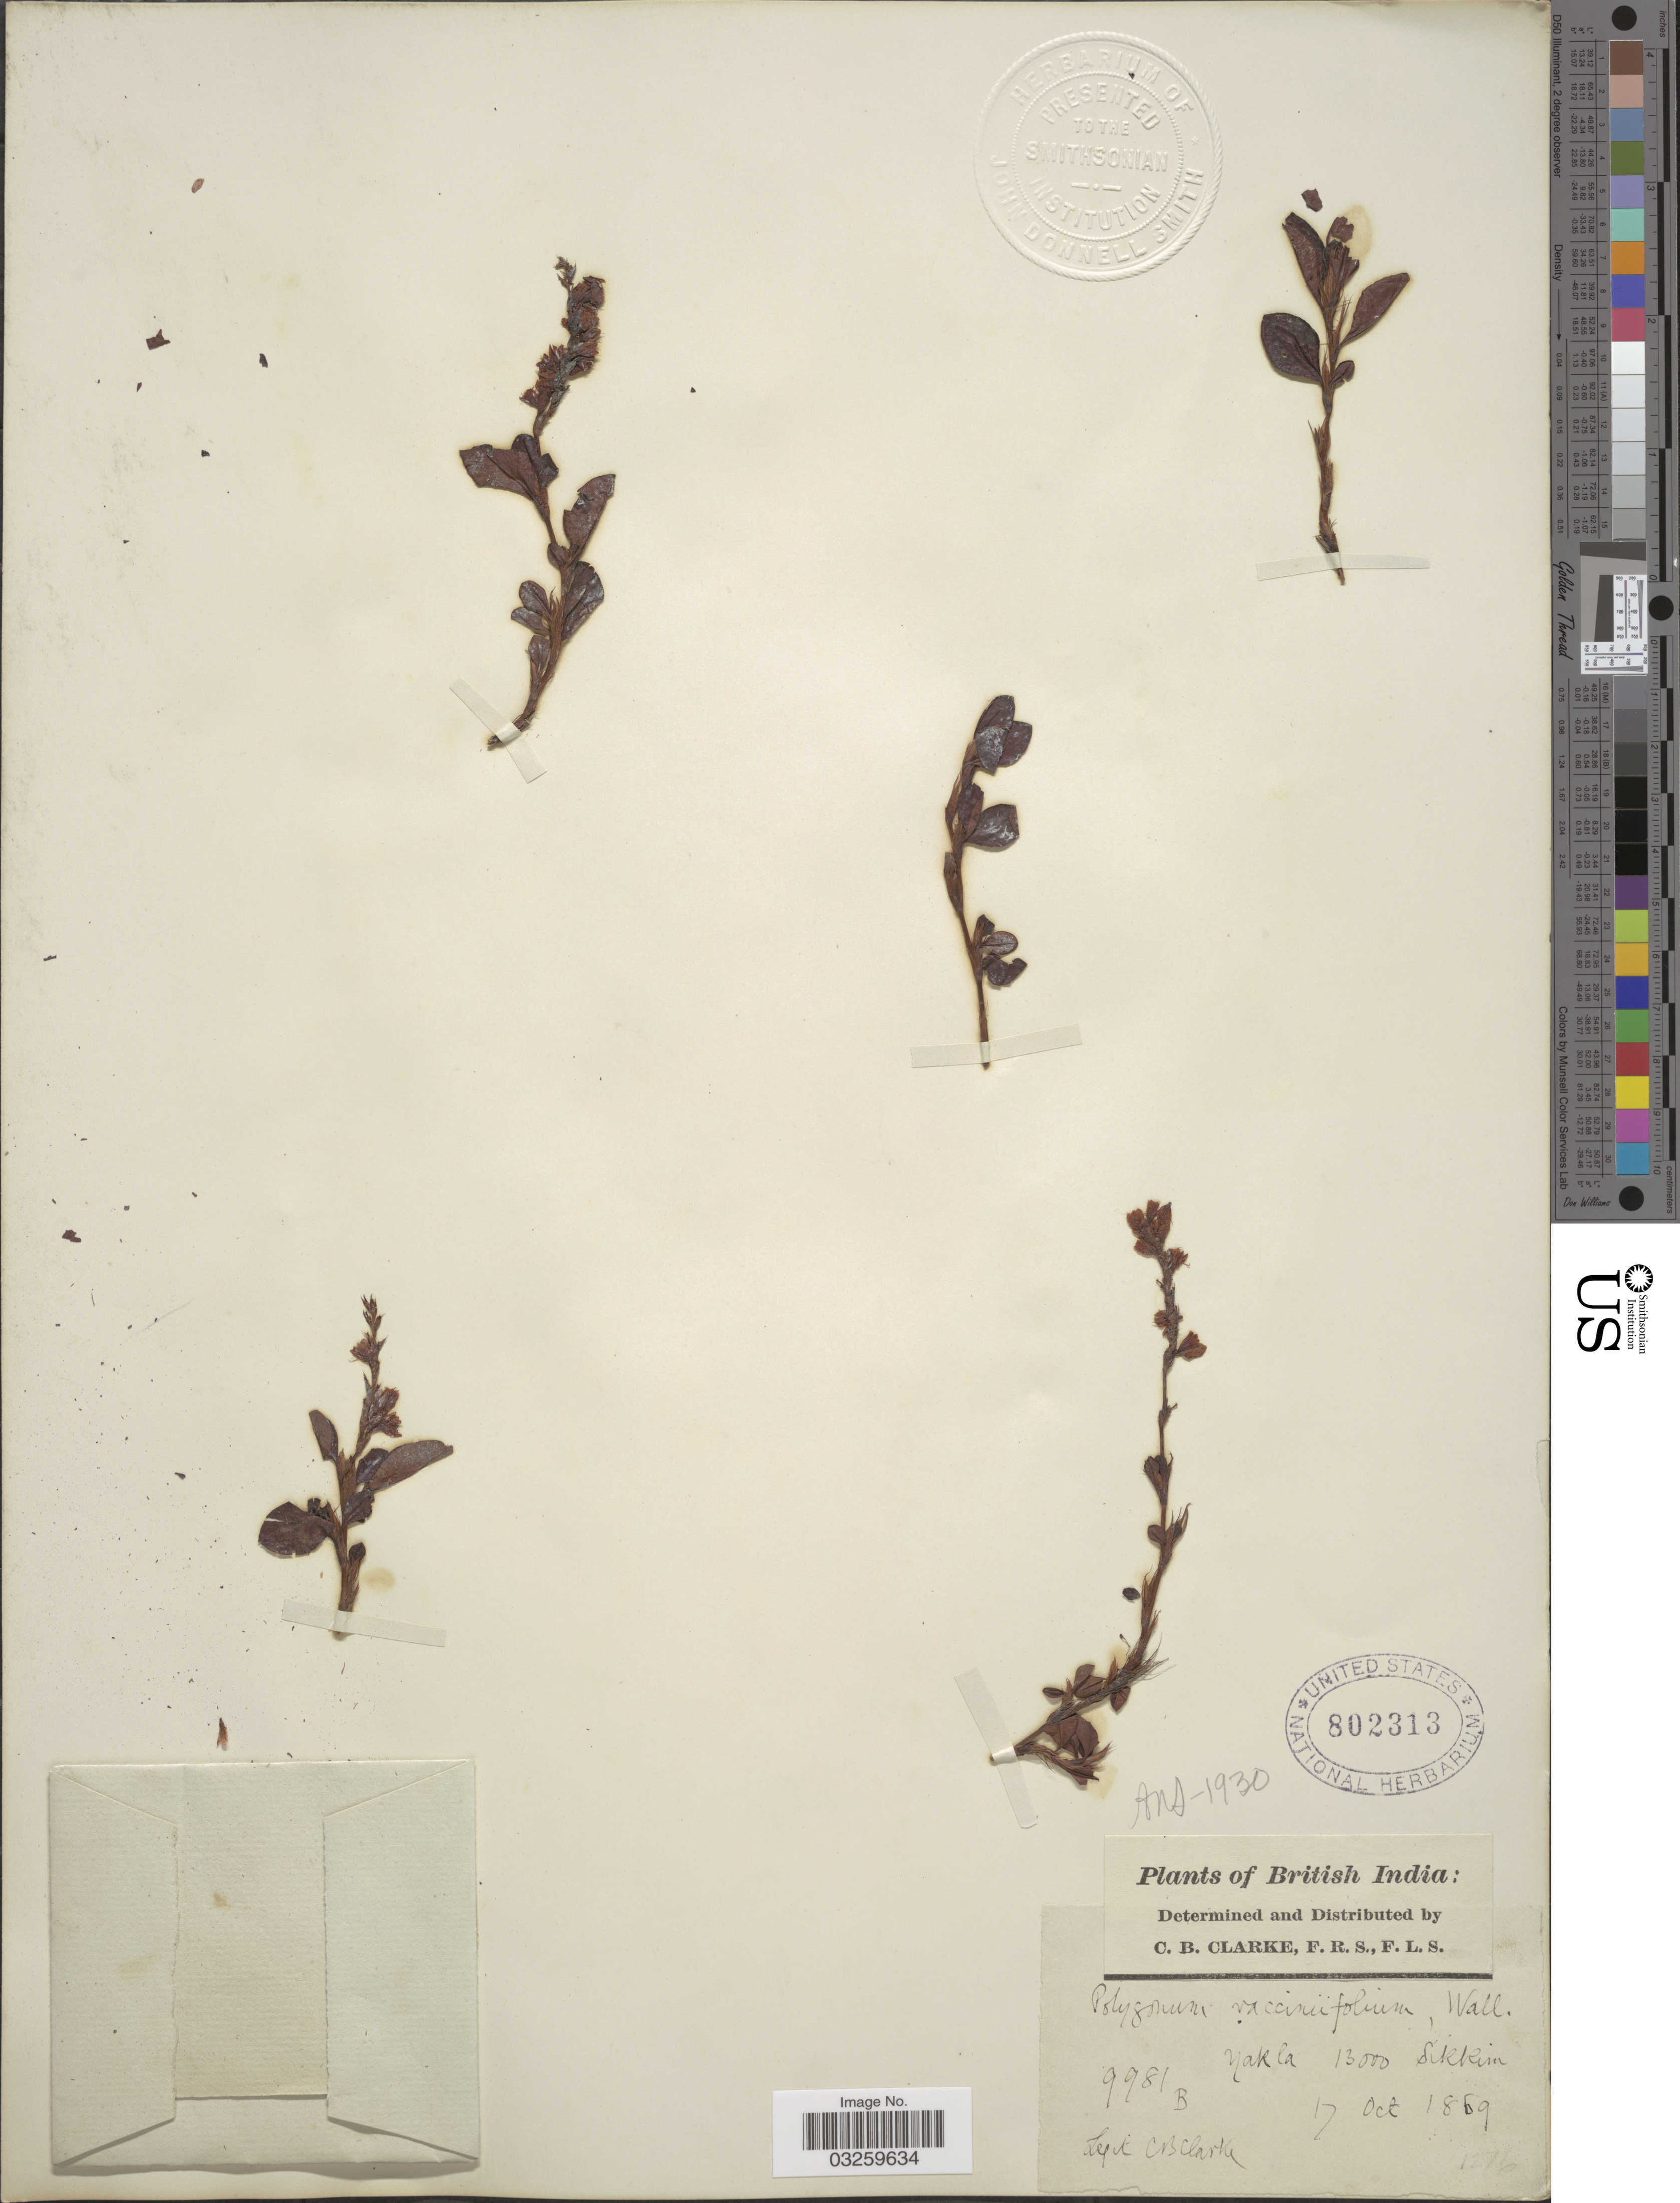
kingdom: Plantae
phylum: Tracheophyta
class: Magnoliopsida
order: Caryophyllales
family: Polygonaceae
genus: Bistorta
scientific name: Bistorta vaccinifolia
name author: (Wall. ex Meisn.) Greene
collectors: C. B. Clarke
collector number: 9981B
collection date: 1869-10-17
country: India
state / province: Sikkim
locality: British India. Yakla. Sikkim.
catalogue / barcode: US 802313